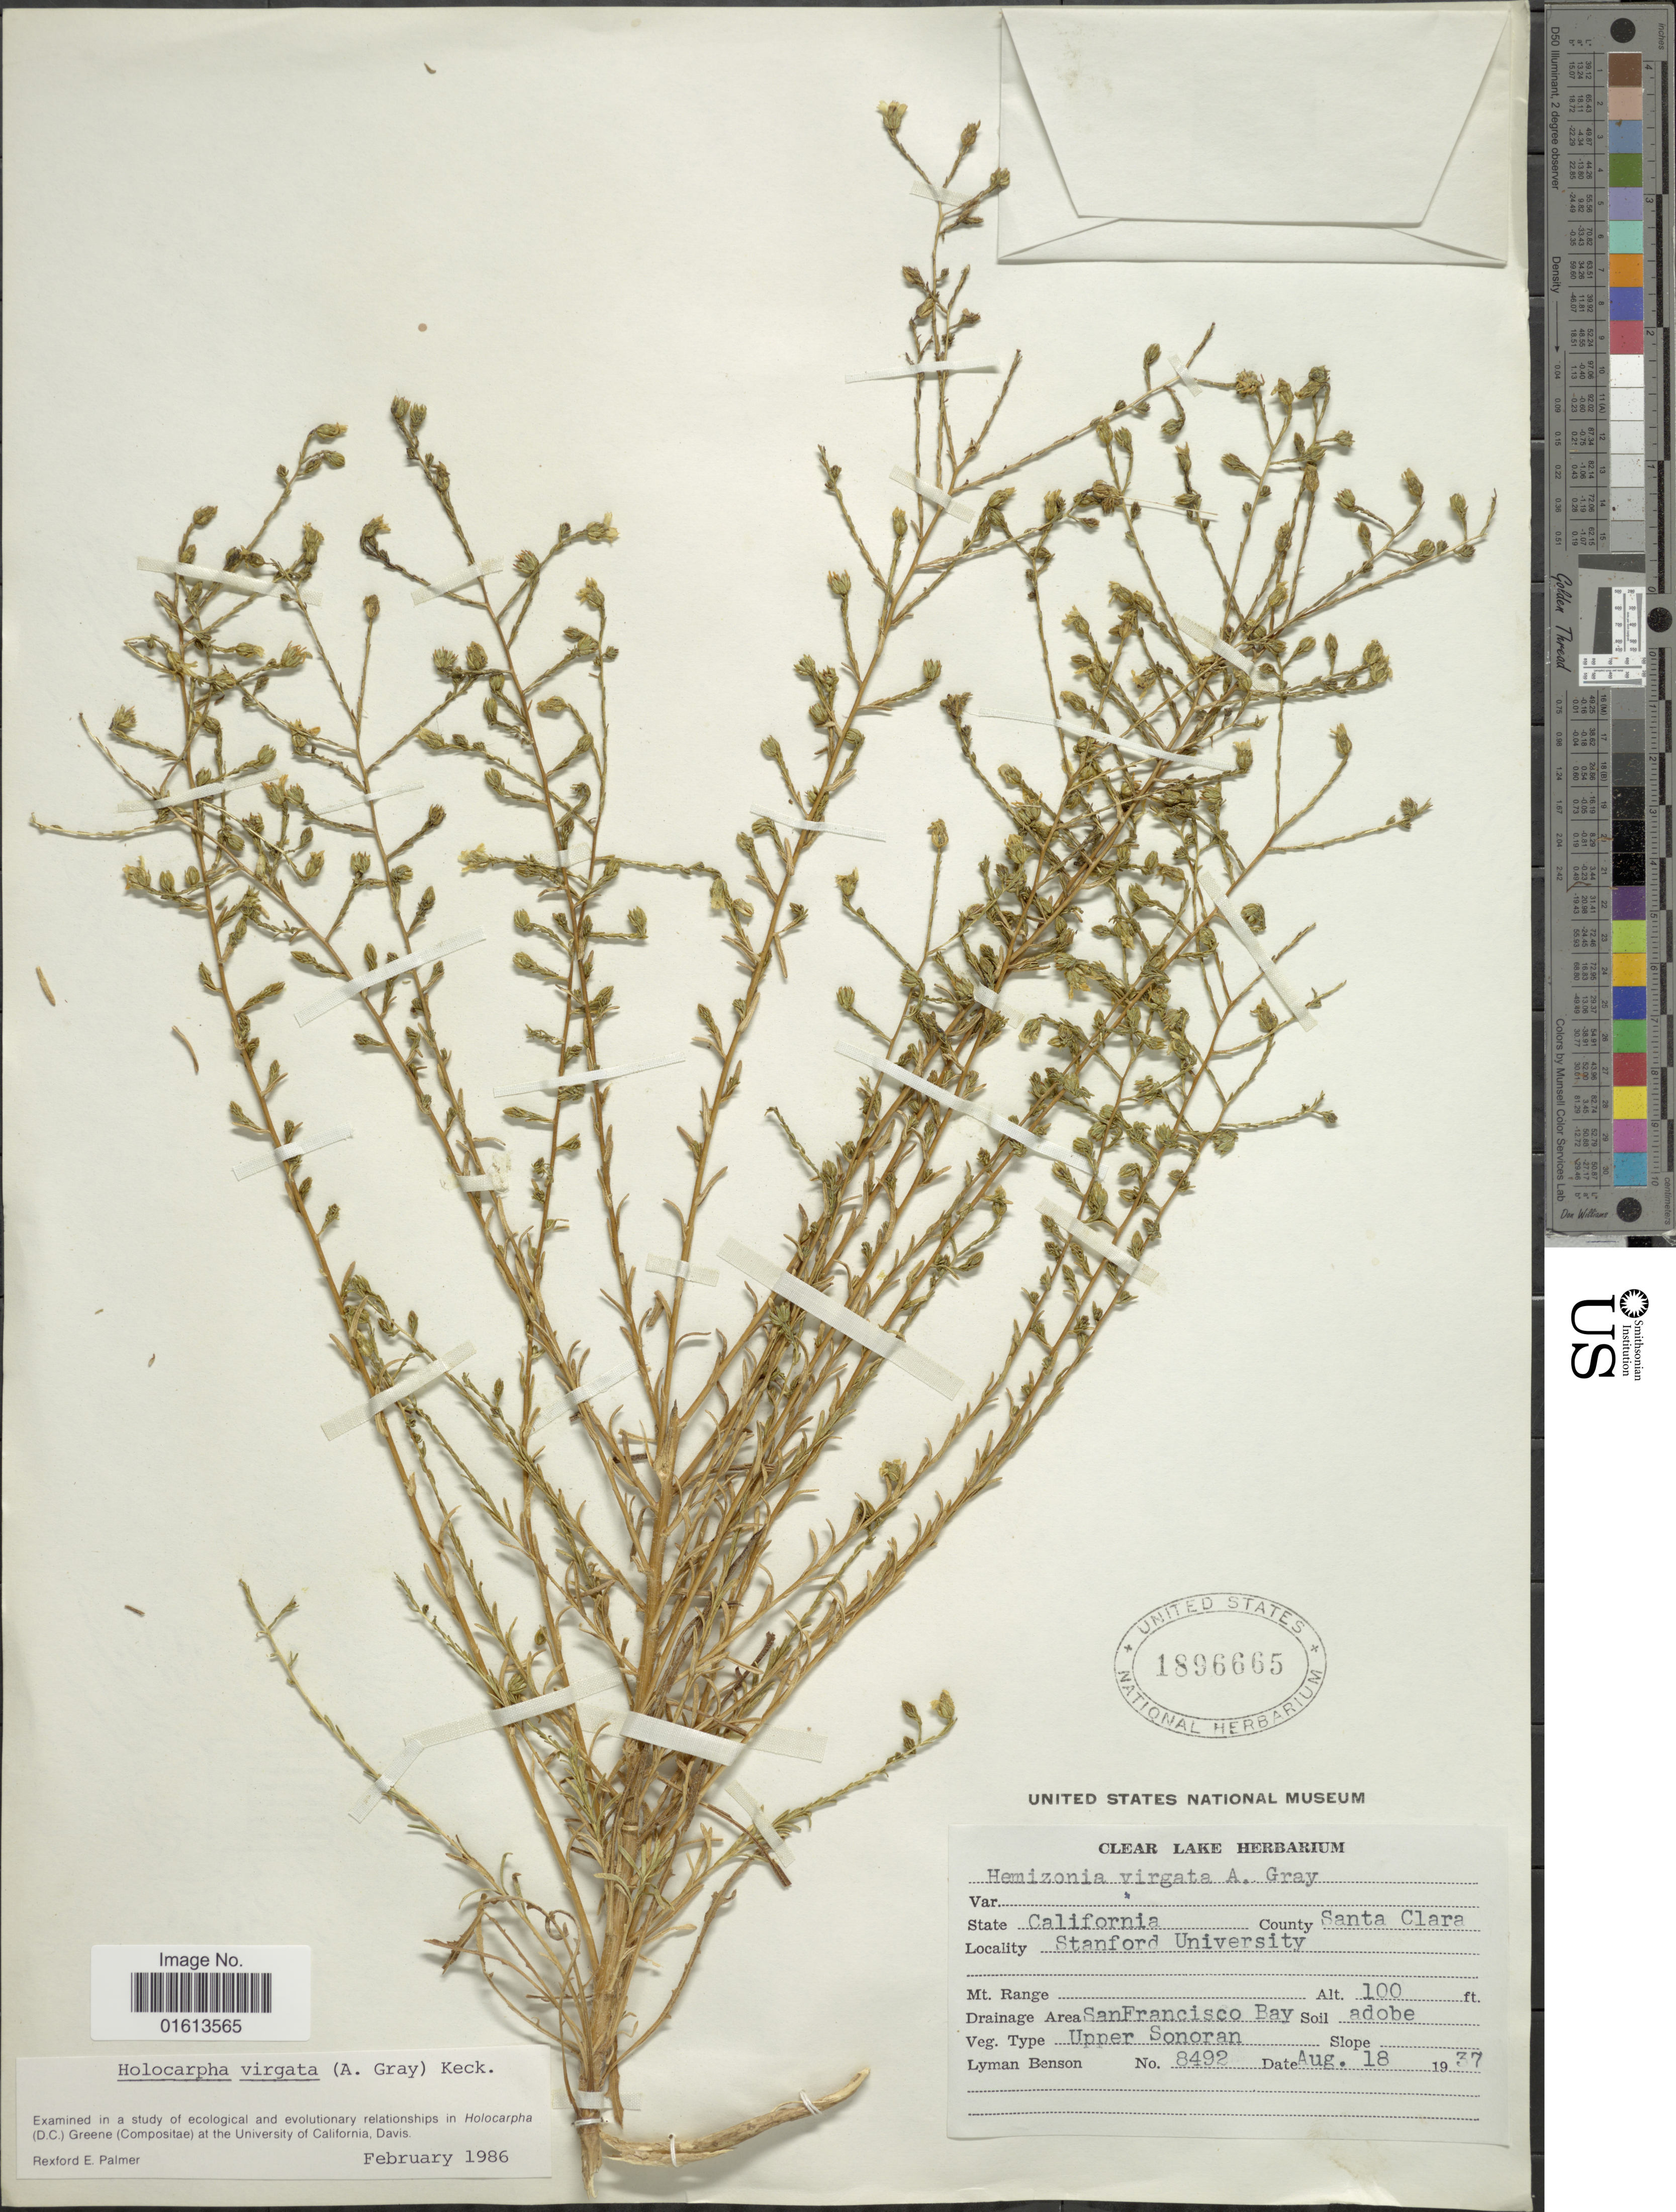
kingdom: Plantae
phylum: Tracheophyta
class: Magnoliopsida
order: Asterales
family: Asteraceae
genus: Holocarpha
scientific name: Holocarpha virgata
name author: (A. Gray) D.D. Keck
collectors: L. D. Benson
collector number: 8492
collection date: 1937-08-18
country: United States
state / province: California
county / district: Santa Clara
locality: California. County Santa Clara. Stanford University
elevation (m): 30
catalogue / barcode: US 1896665